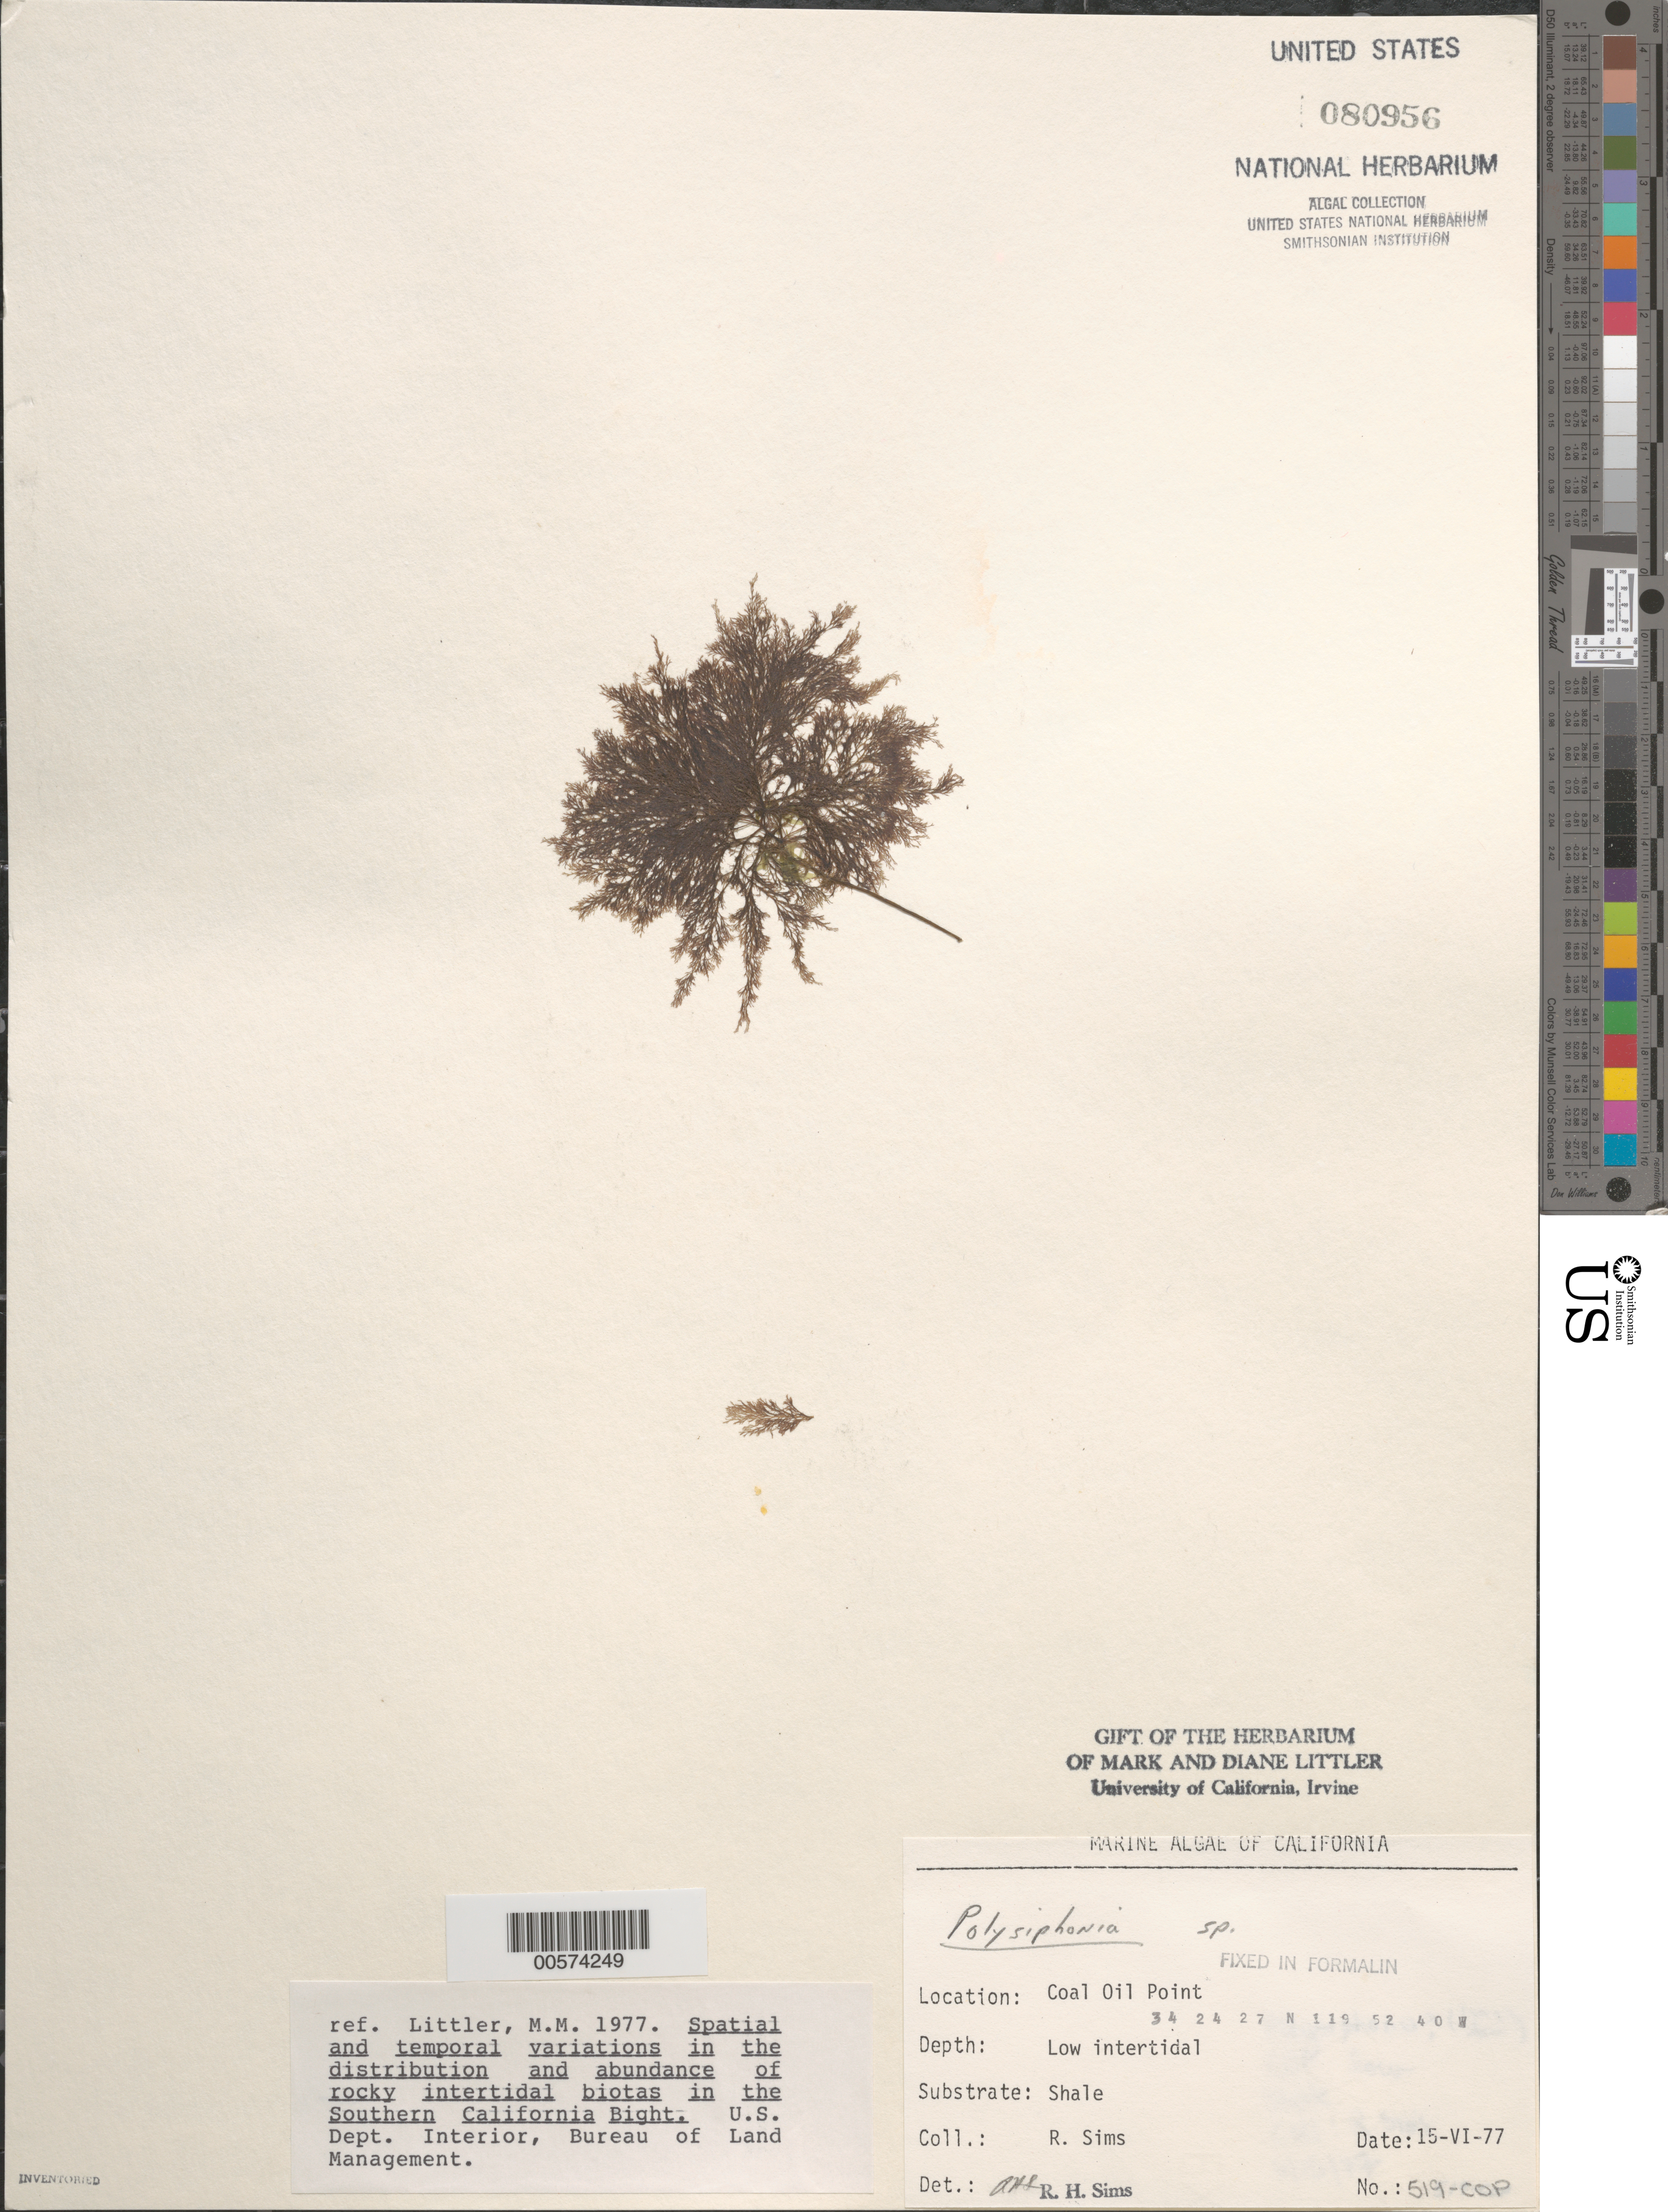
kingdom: Plantae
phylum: Rhodophyta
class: Florideophyceae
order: Ceramiales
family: Rhodomelaceae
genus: Polysiphonia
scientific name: Polysiphonia sp.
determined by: Sims, Robert H.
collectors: R. H. Sims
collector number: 519-cop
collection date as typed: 15 Jun 1977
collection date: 1977-06-15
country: United States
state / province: California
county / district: Santa Barbara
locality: Coal Oil Point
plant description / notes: BLM-SOCALBIGHT Rocky Intertidal Survey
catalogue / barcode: US 80956